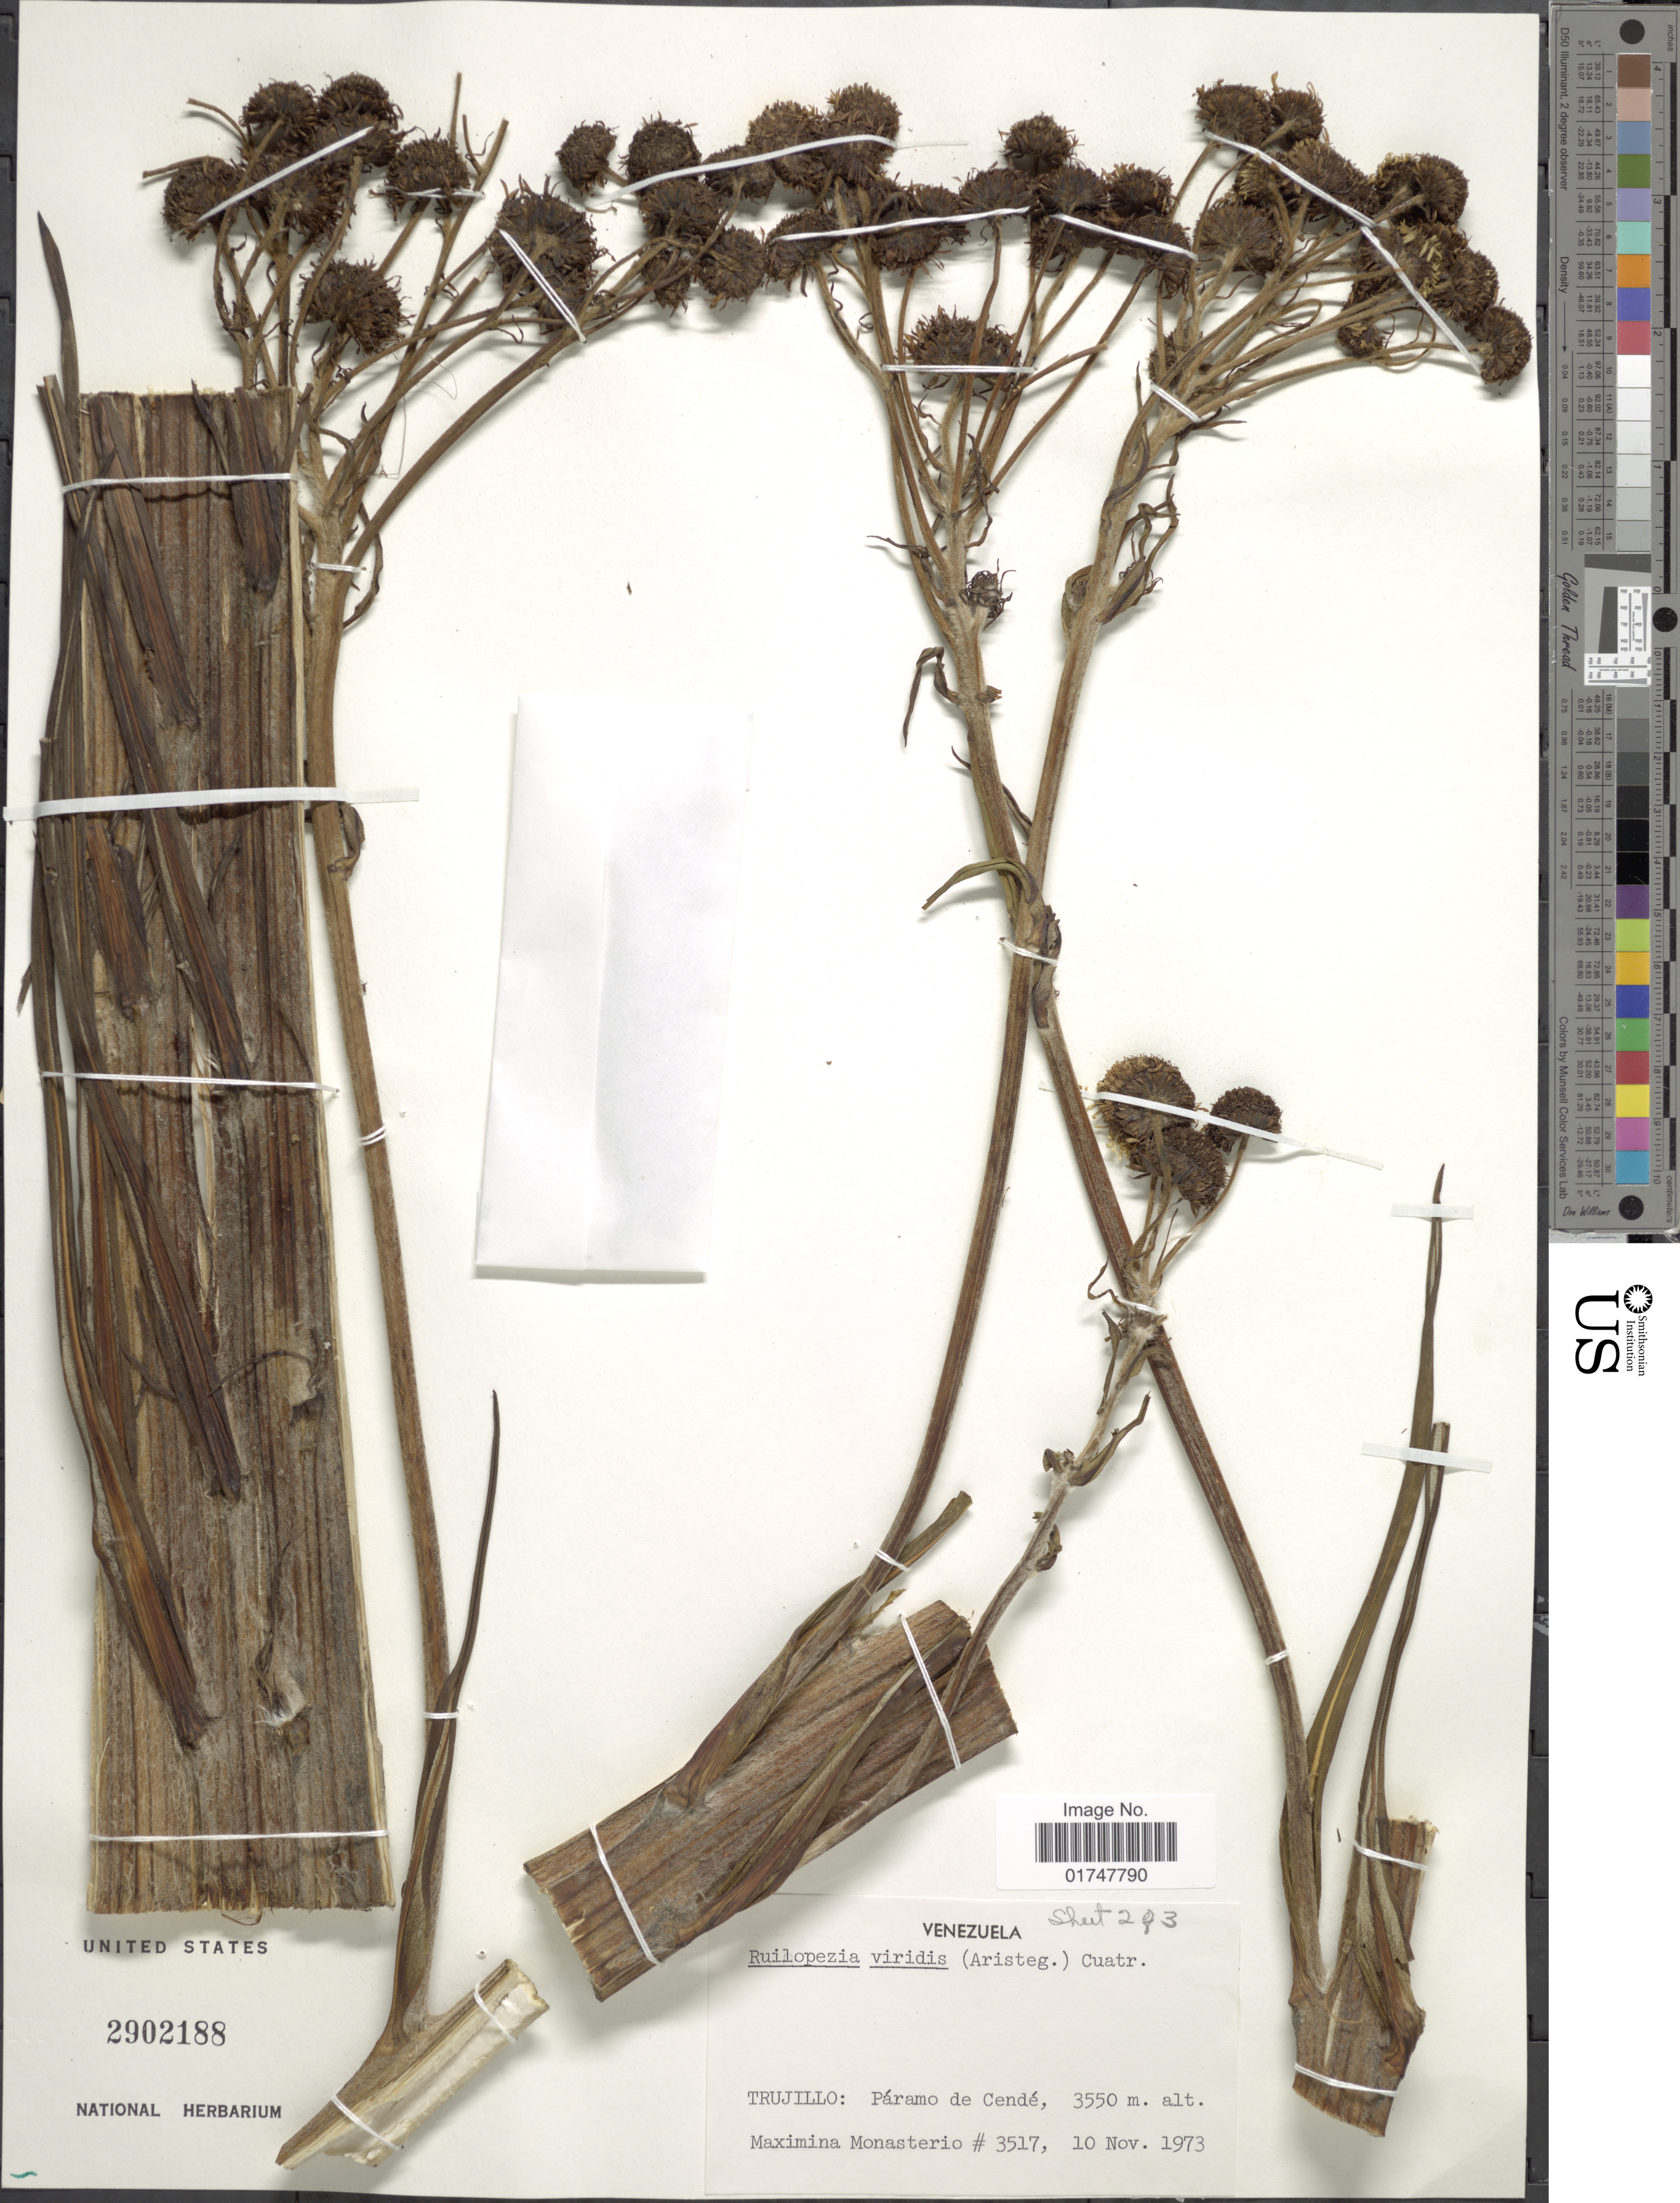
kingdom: Plantae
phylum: Tracheophyta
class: Magnoliopsida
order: Asterales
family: Asteraceae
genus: Ruilopezia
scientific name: Ruilopezia viridis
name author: (Aristeg.) Cuatrec.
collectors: M. Monasterio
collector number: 3517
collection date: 1973-11-10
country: Venezuela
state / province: Trujillo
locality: Páramo de Cendé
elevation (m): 3550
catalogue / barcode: US 2902188